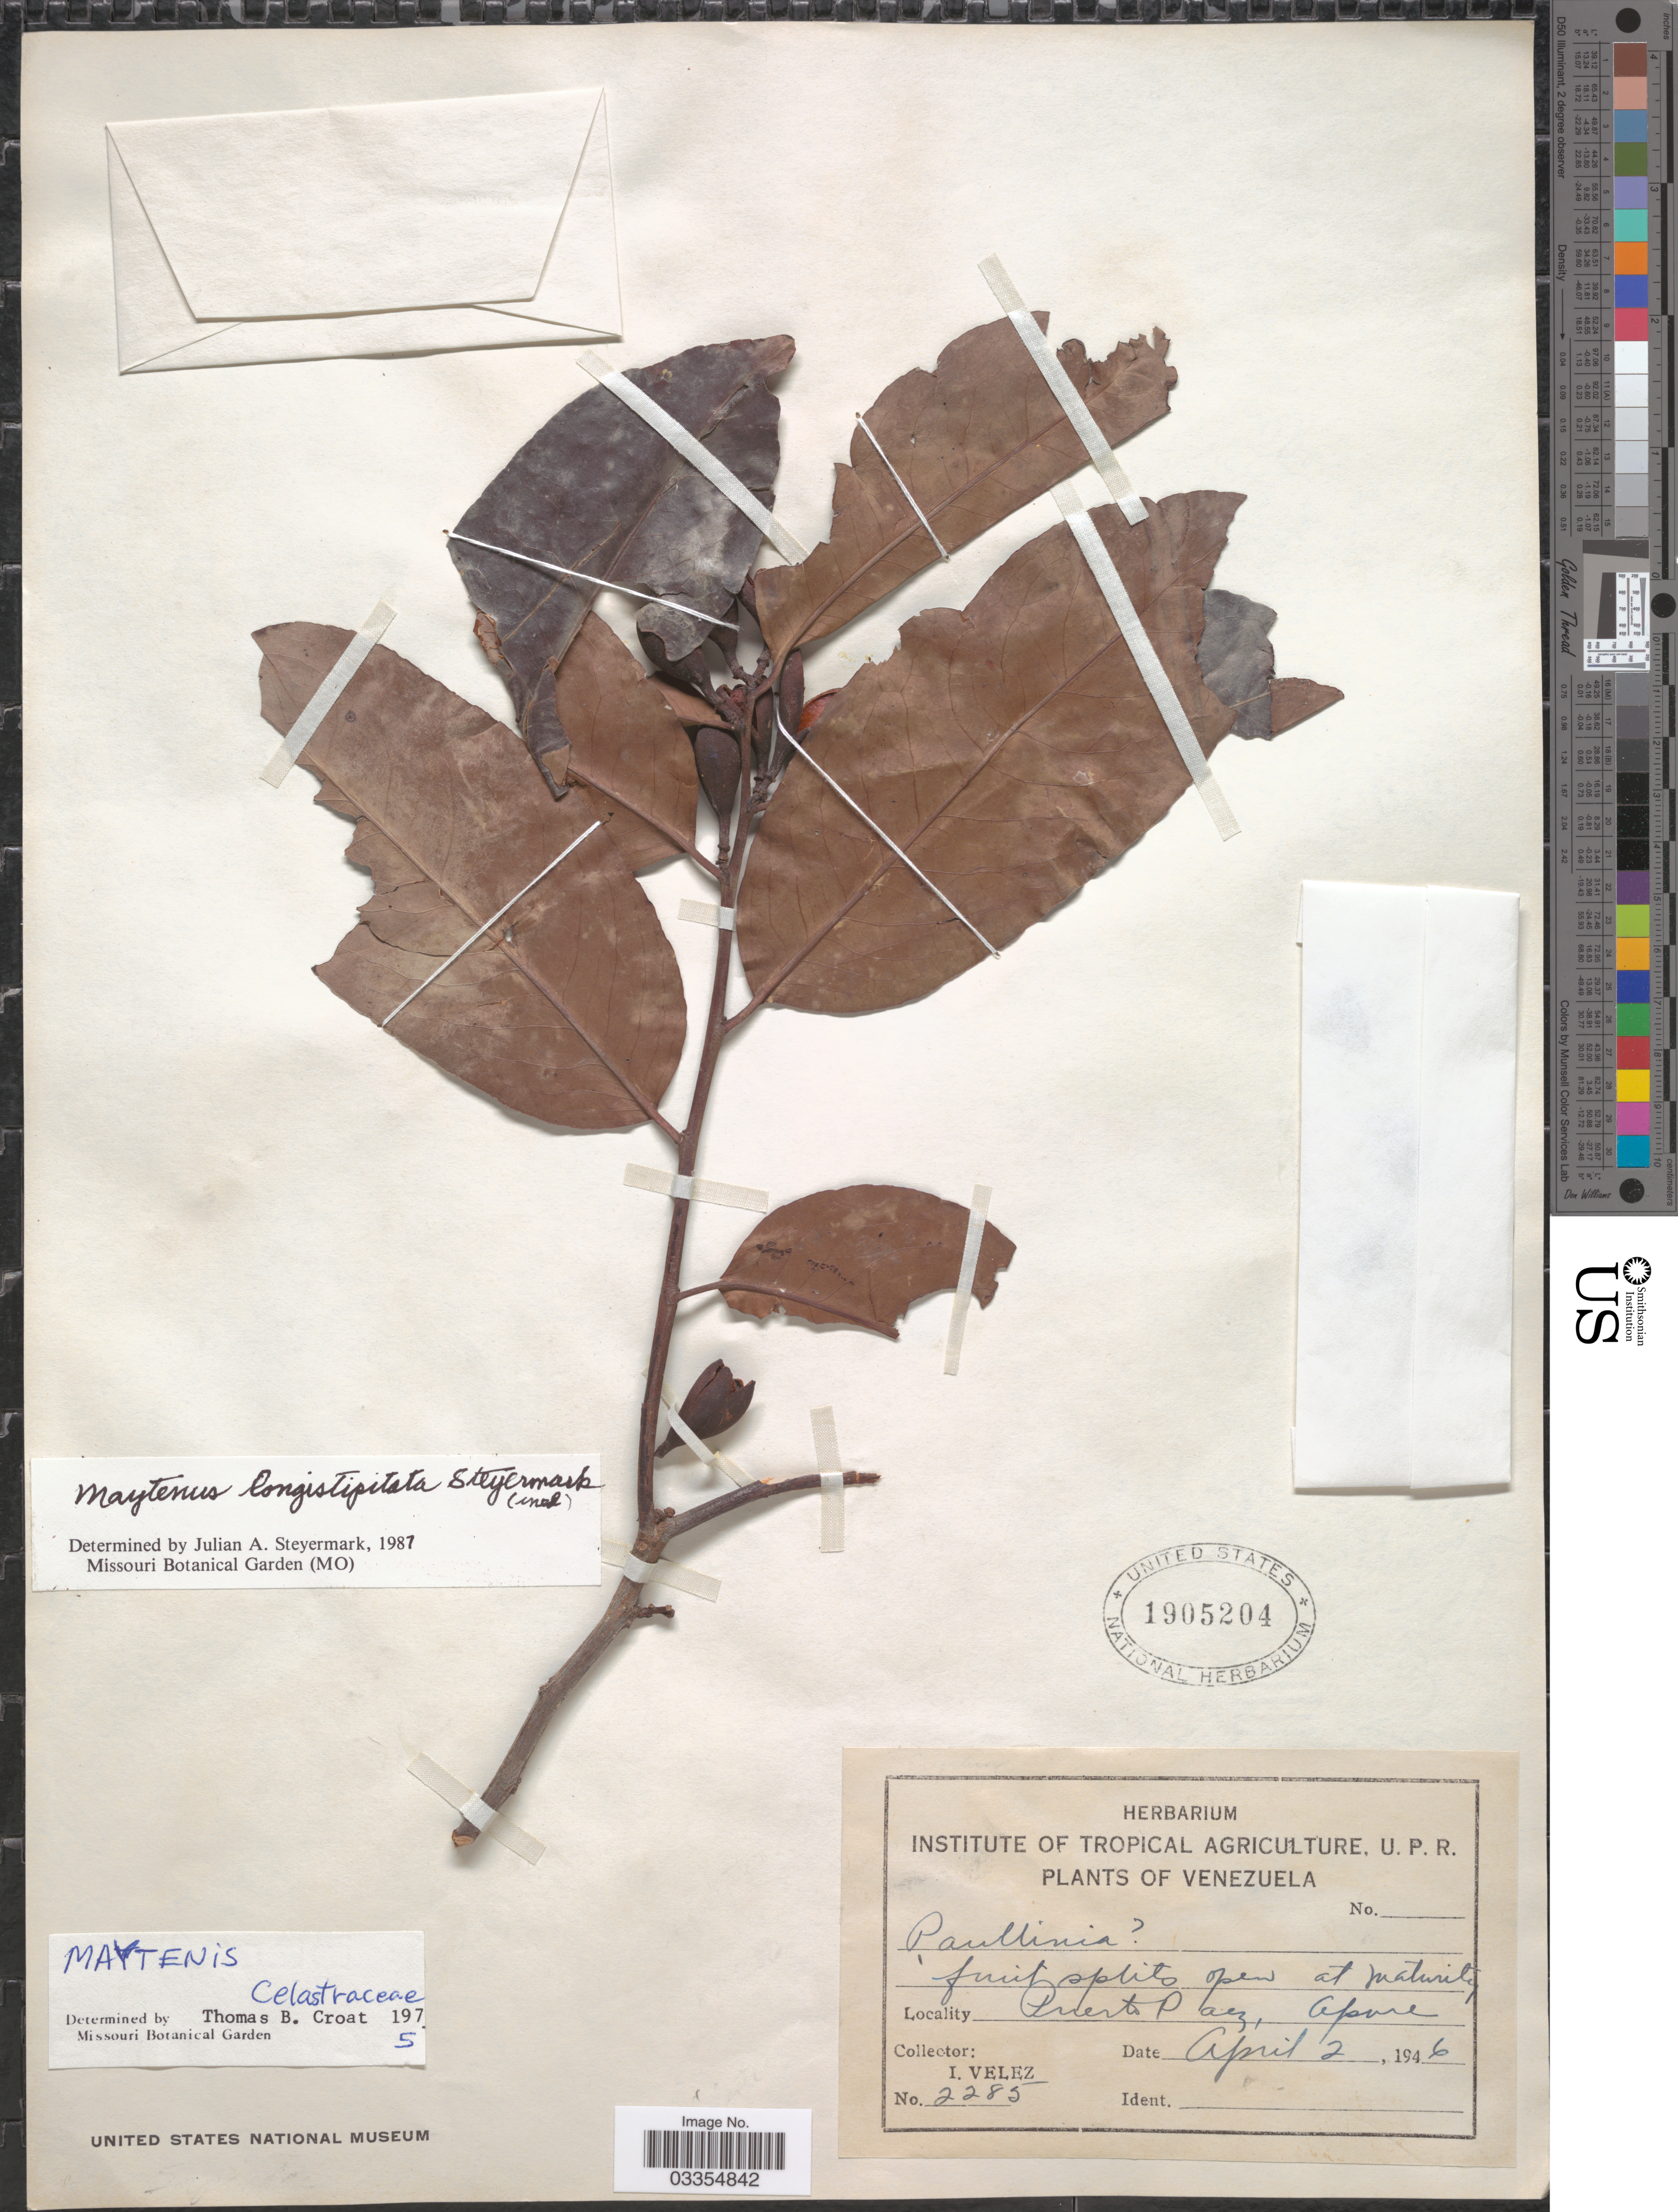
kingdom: Plantae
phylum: Tracheophyta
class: Magnoliopsida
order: Celastrales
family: Celastraceae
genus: Maytenus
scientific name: Maytenus longistipitata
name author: Steyerm.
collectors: I. Velez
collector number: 2285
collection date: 1946-04-02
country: Venezuela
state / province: Apure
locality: Puerto Paez.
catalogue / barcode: US 1905204